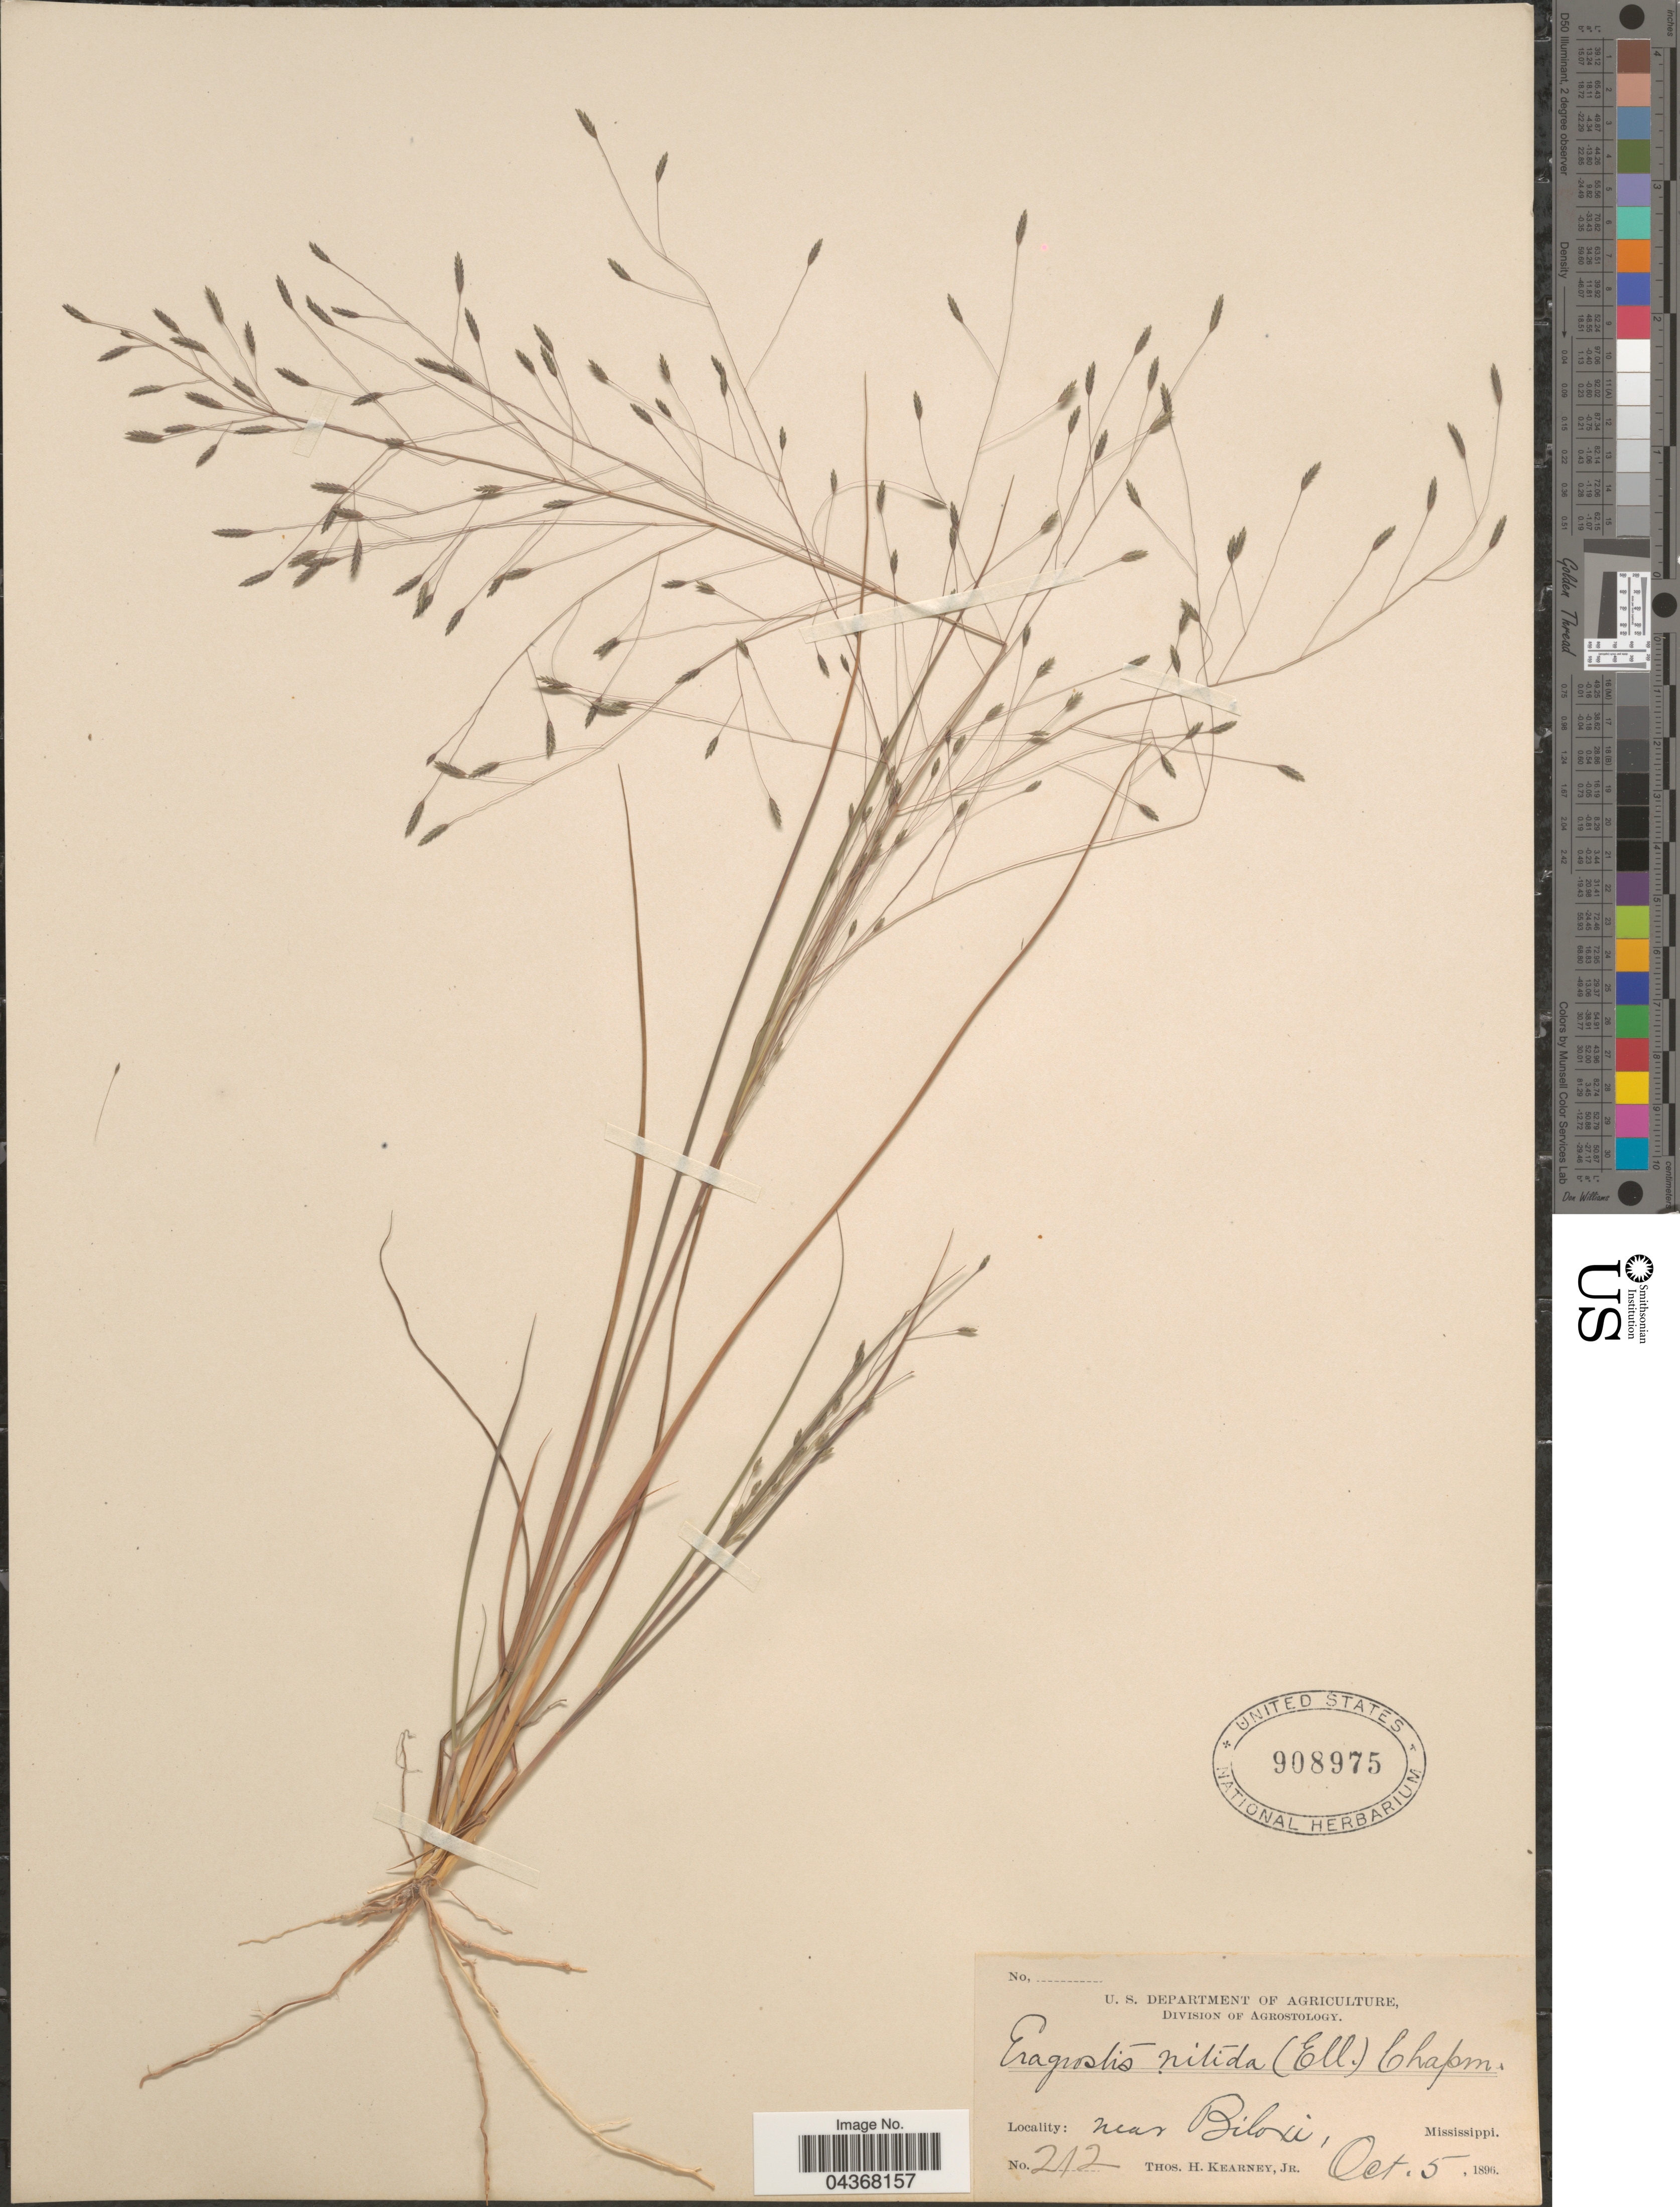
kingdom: Plantae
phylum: Tracheophyta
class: Liliopsida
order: Poales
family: Poaceae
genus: Eragrostis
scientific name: Eragrostis elliottii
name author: S. Watson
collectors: T. H. Kearney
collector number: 212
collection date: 1896-10-05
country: United States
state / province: Mississippi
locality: Near Biloxi.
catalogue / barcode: US 908975